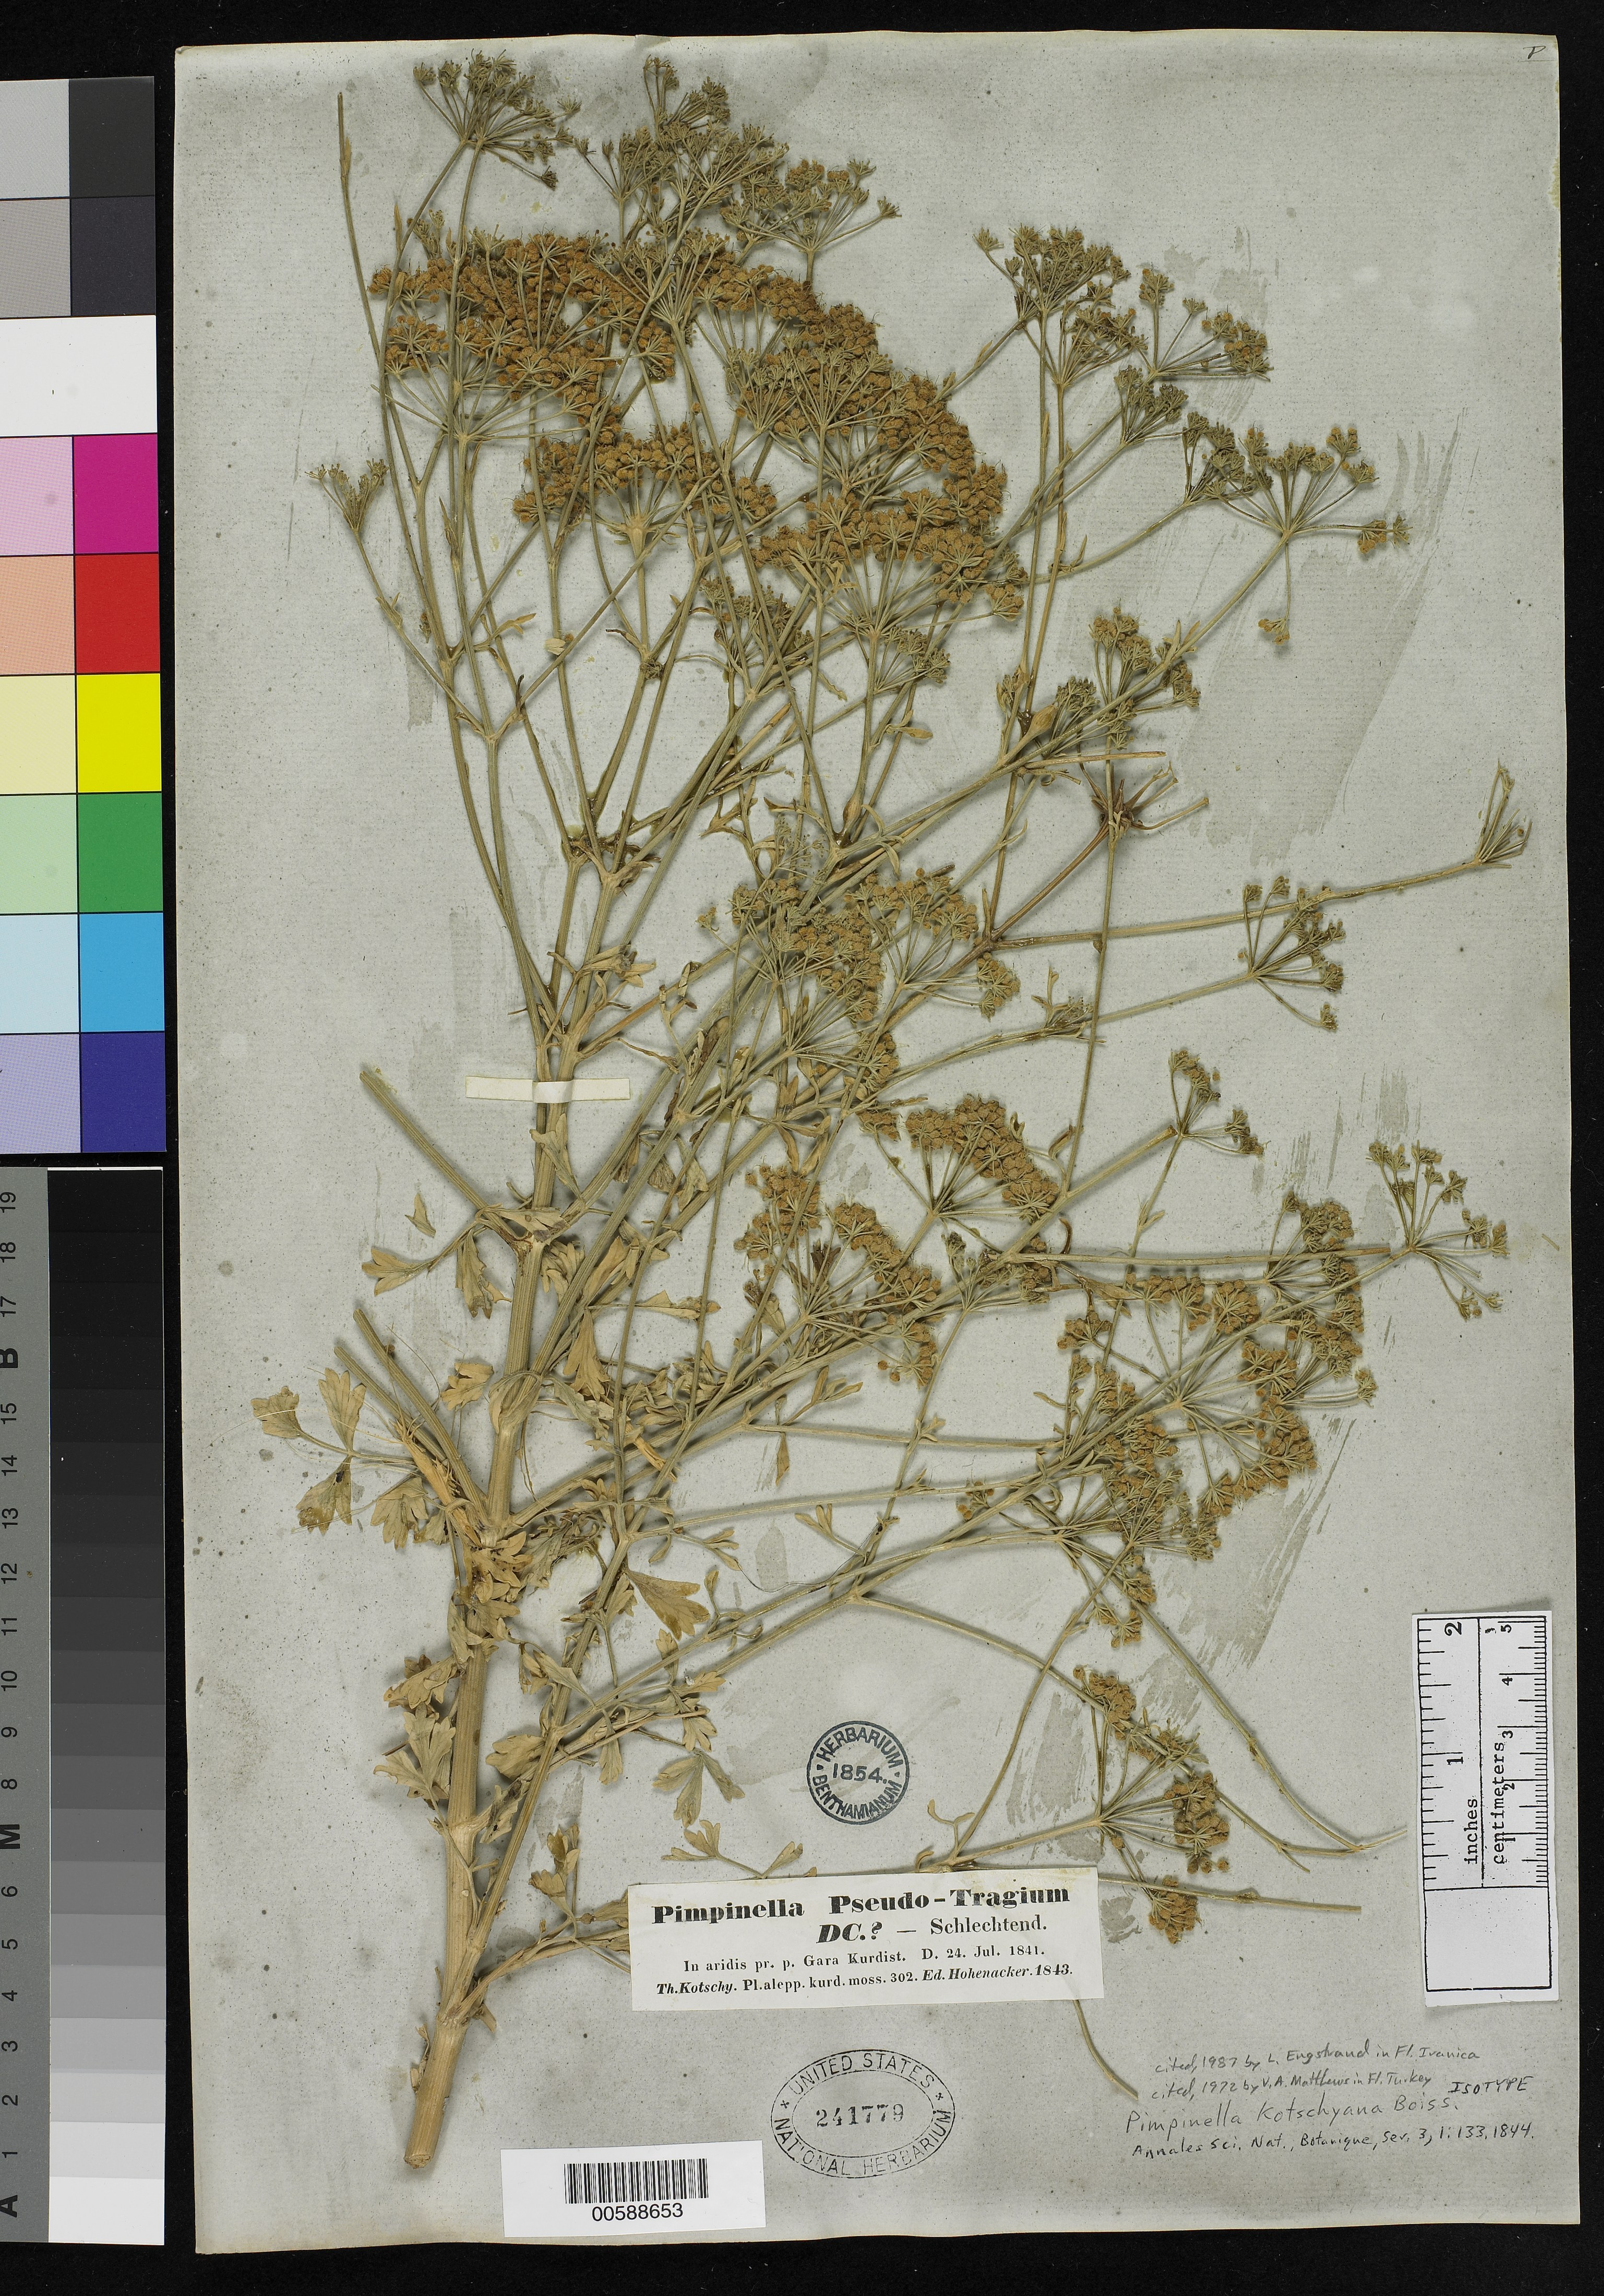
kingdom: Plantae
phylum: Tracheophyta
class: Magnoliopsida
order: Apiales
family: Apiaceae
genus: Pimpinella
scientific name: Pimpinella kotschyana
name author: Boiss.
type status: Isotype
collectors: K. G. Kotschy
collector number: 302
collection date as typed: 24 Jul 1841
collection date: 1841-07-24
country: Turkey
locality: Aridis pr. P. Gara Kurdist.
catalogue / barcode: US 241779